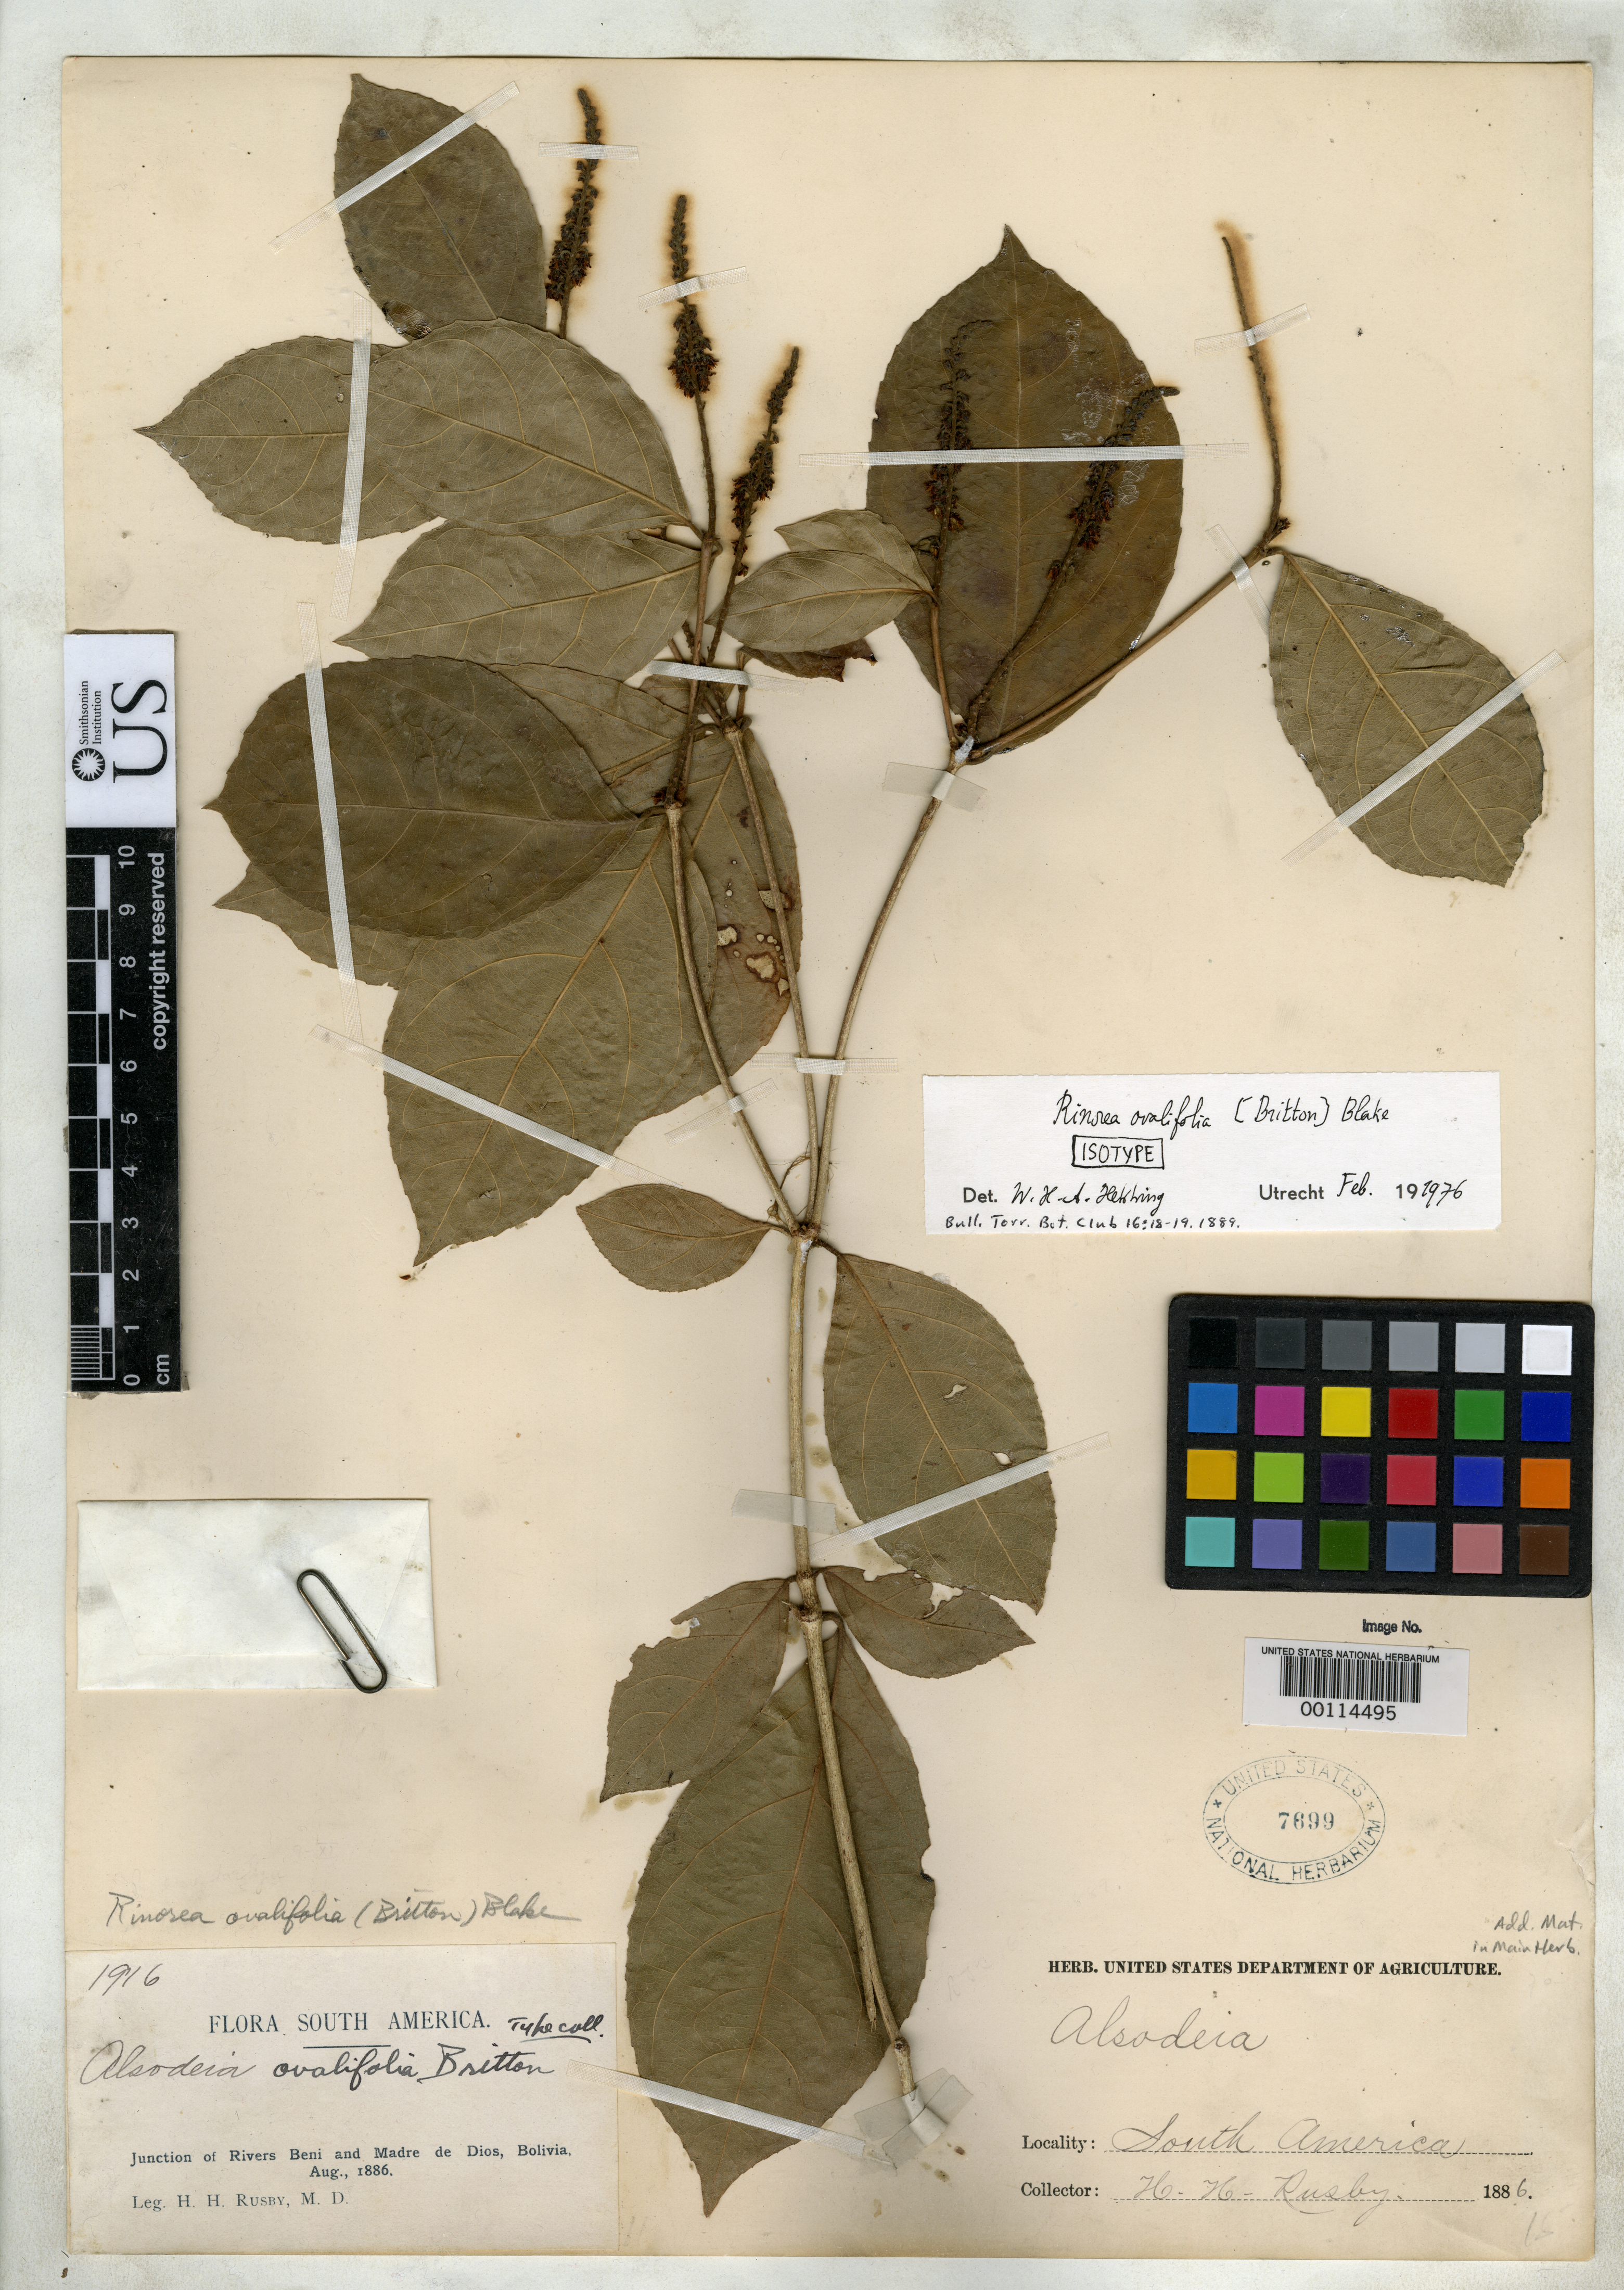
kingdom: Plantae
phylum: Tracheophyta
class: Magnoliopsida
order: Malpighiales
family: Violaceae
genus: Alsodeia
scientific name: Alsodeia ovalifolia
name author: Britton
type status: Isotype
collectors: H. H. Rusby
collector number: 1916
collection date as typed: Aug 1886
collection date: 1886-08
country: Bolivia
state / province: Beni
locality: Junction of Rivers Beni and Madre de Dios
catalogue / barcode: US 7699